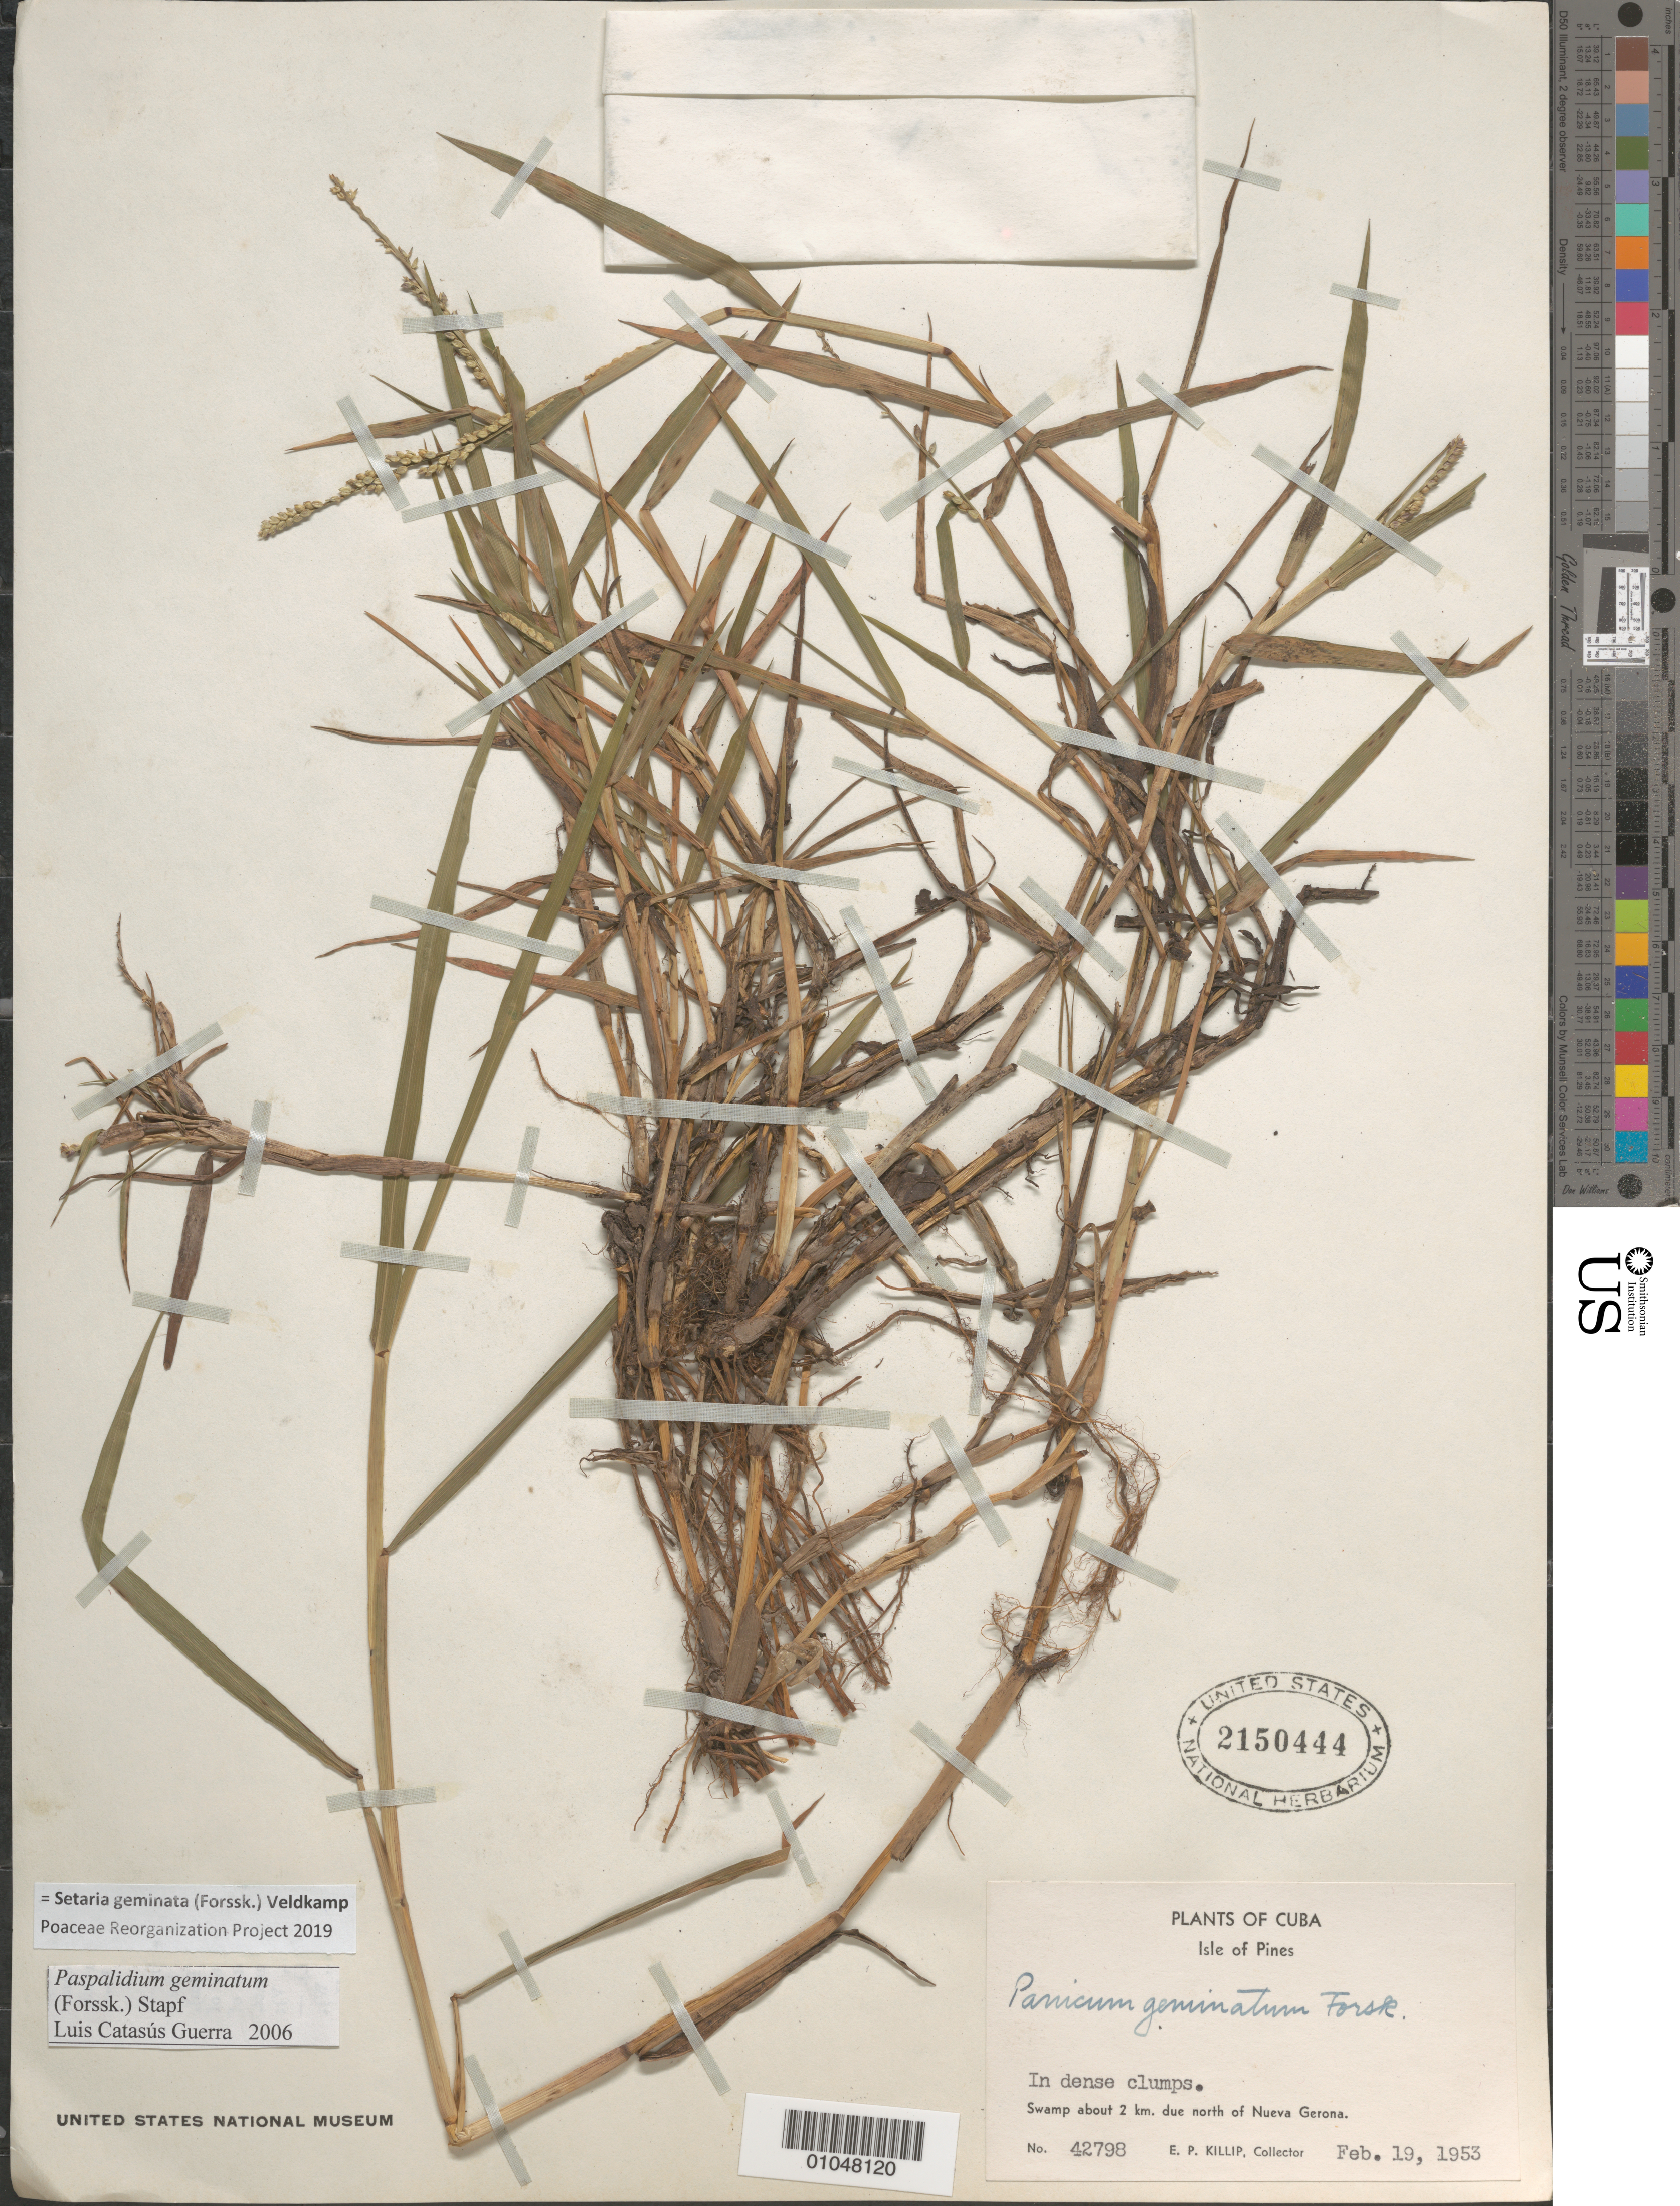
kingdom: Plantae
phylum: Tracheophyta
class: Liliopsida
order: Poales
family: Poaceae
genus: Panicum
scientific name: Panicum geminatum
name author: Forssk.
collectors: E. P. Killip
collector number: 42798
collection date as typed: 19 Feb 1953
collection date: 1953-02-19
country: Cuba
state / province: Isla de la Juventud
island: Isla de la Juventud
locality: Swamp about 2 km due N of Nueva Gerona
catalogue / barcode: US 2150444